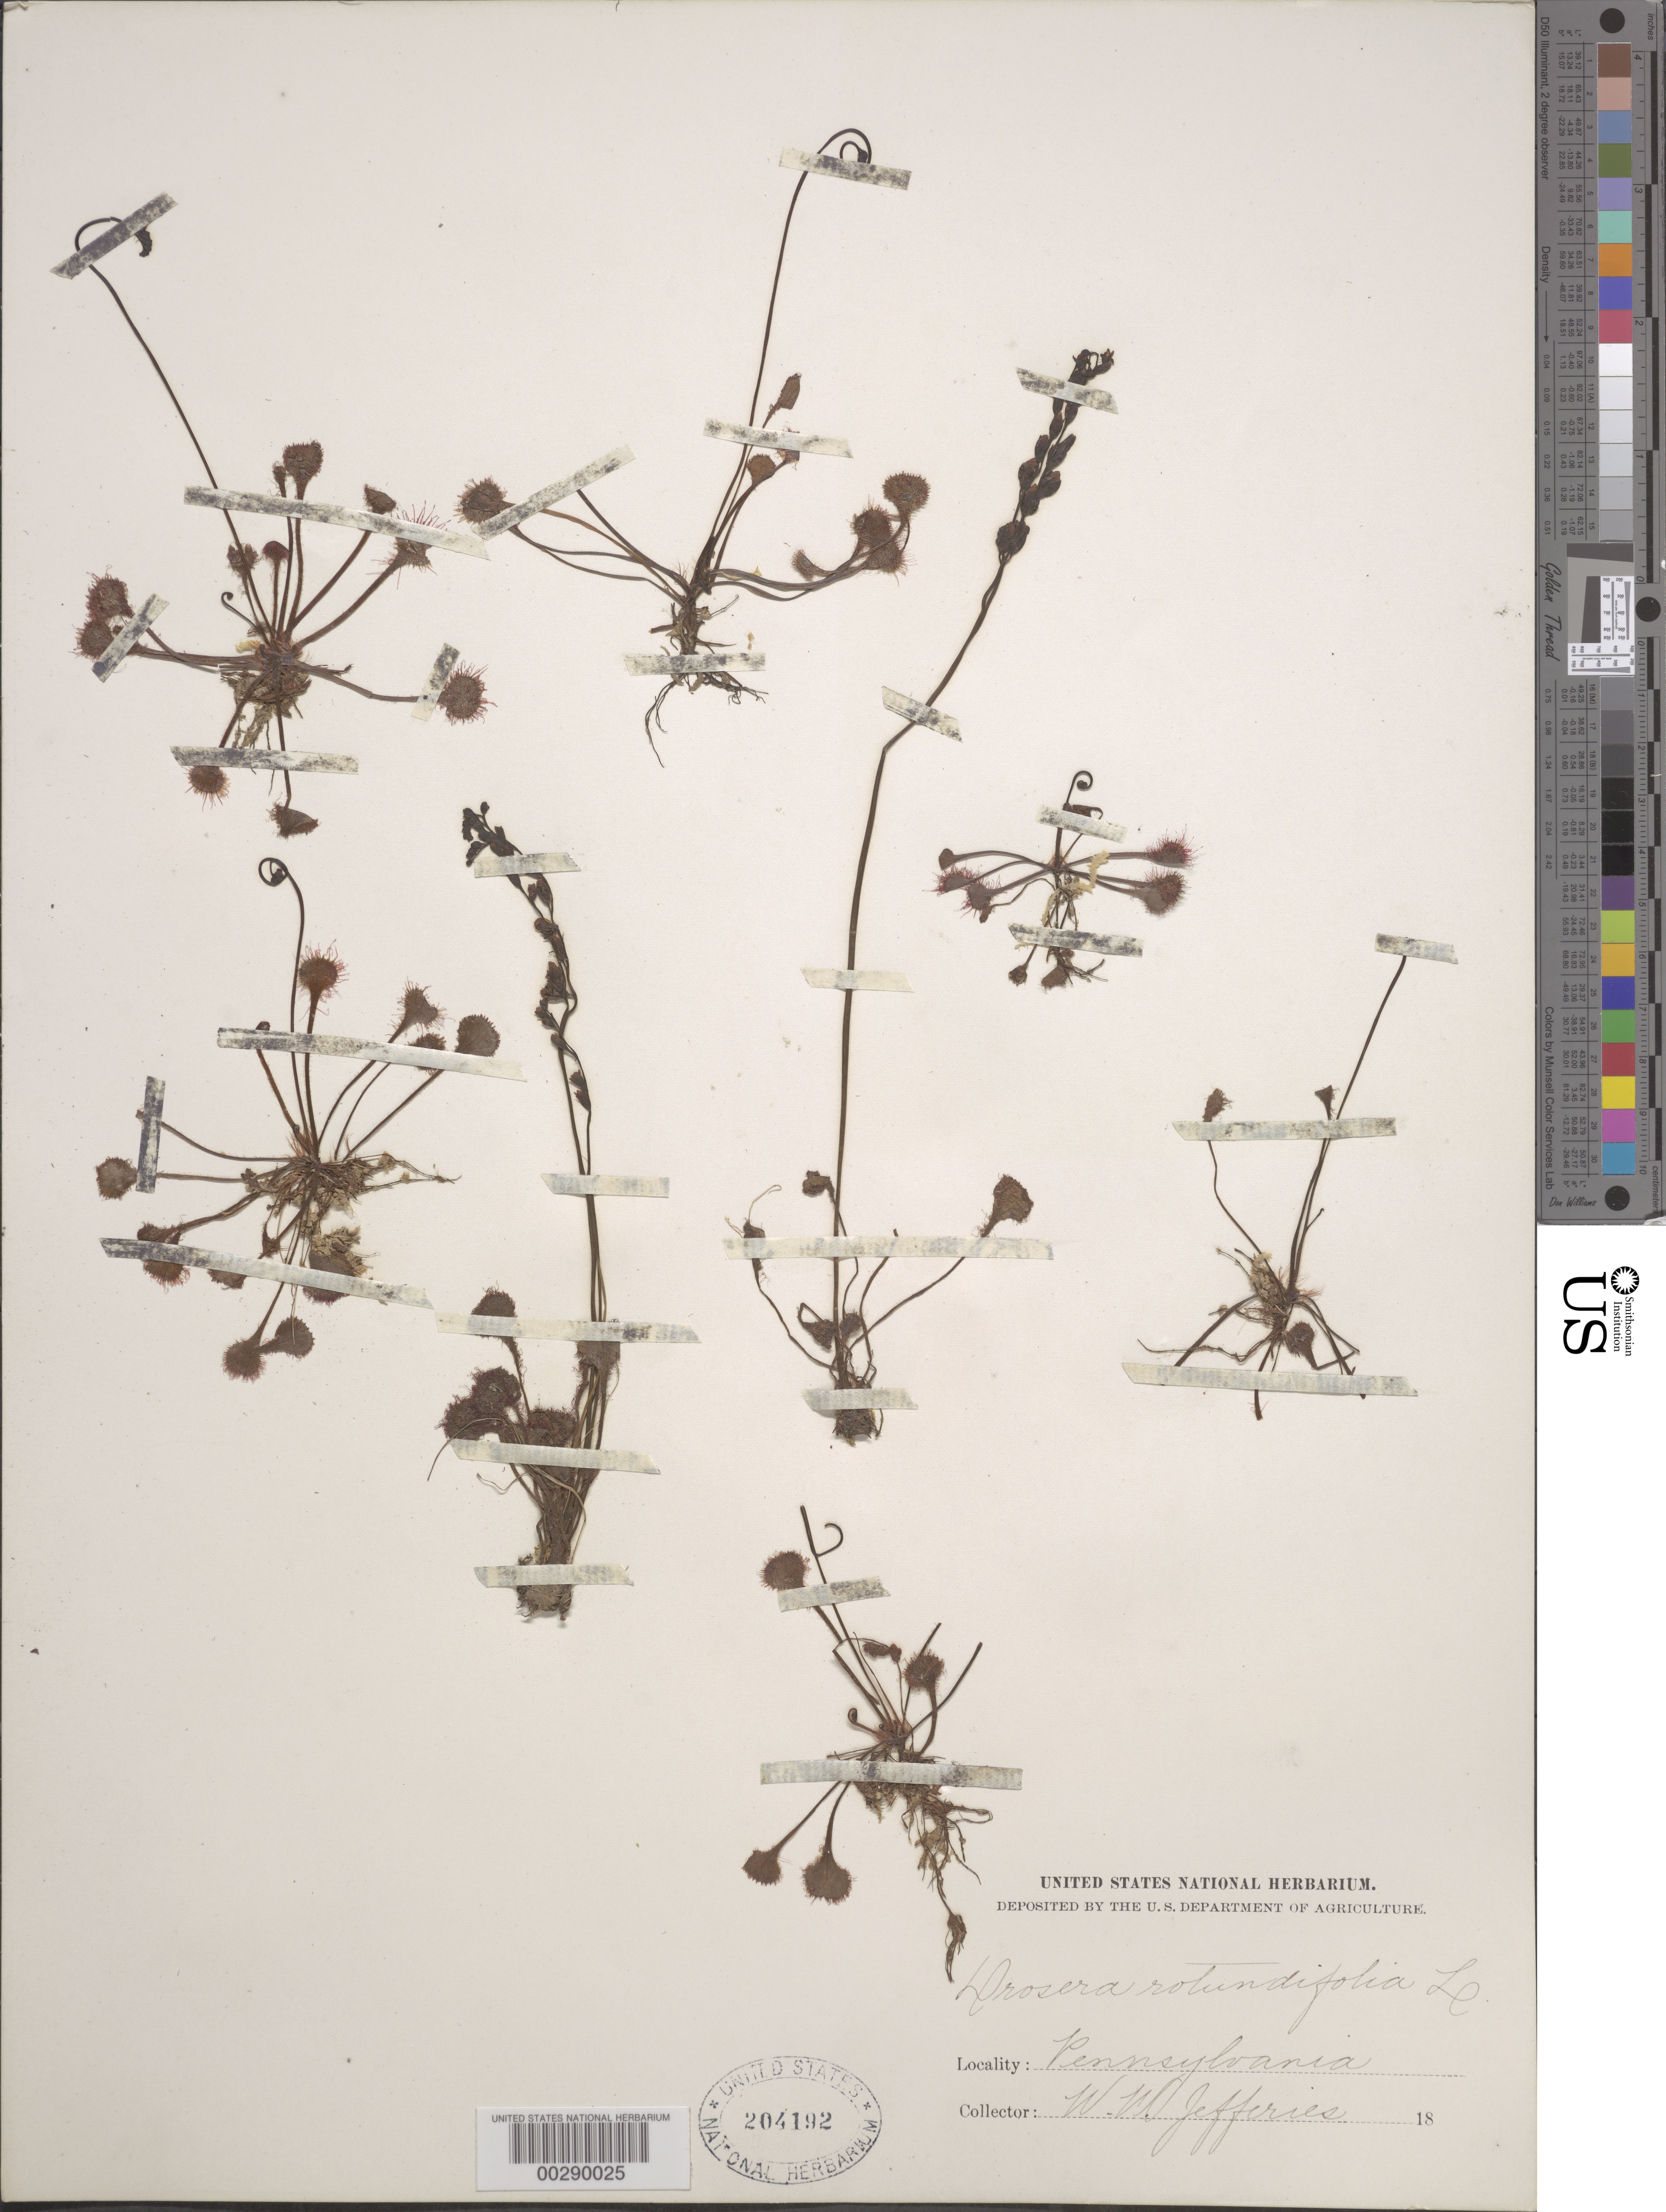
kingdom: Plantae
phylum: Tracheophyta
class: Magnoliopsida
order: Caryophyllales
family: Droseraceae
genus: Drosera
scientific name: Drosera rotundifolia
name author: L.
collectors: W. Jeffries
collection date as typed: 18--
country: United States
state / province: Pennsylvania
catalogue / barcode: US 204192